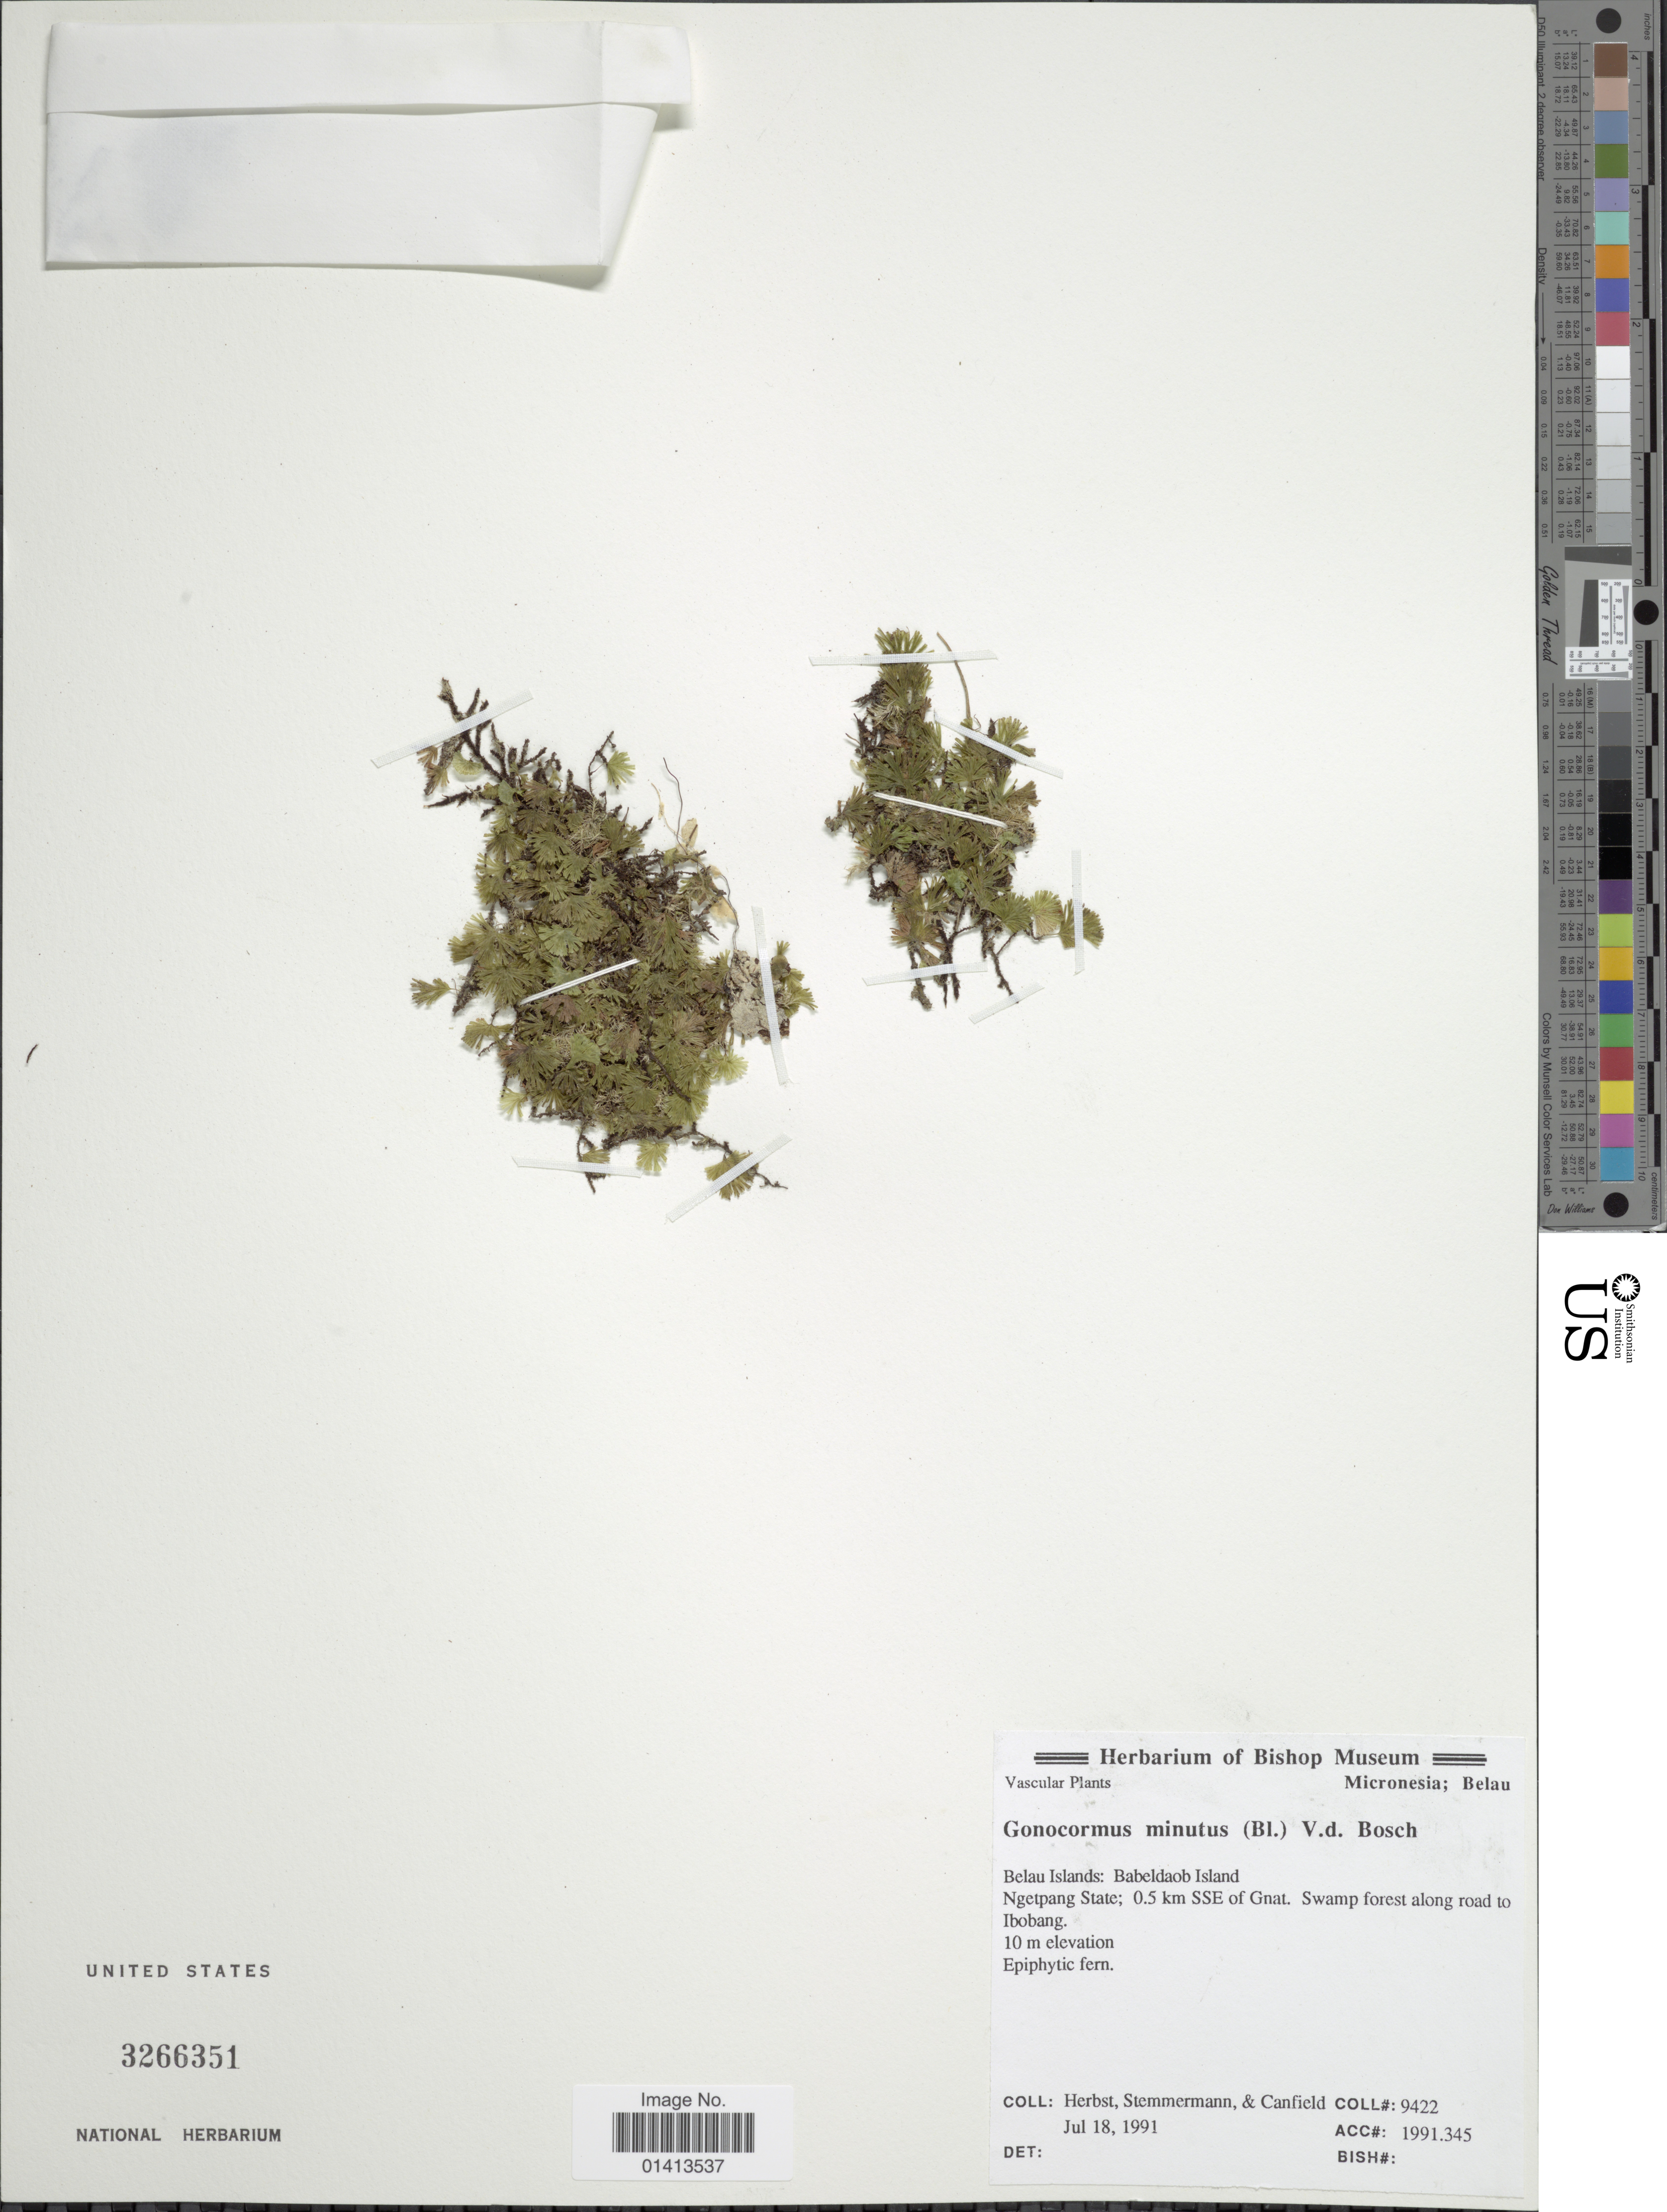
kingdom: Plantae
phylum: Tracheophyta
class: Polypodiopsida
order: Hymenophyllales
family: Hymenophyllaceae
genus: Crepidomanes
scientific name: Crepidomanes minutum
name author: (Blume) K. Iwats.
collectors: -. Herbst, -. Stemmermann & -. Canfield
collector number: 9422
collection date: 1991-07-18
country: Palau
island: Babeldaob [Babelthuap]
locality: Belau Islands: Babeldaob islands, Ngetpang State; 0.5 km SSE of Gnat. Swamp forest along road to Ibobang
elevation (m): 10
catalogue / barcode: US 3266351